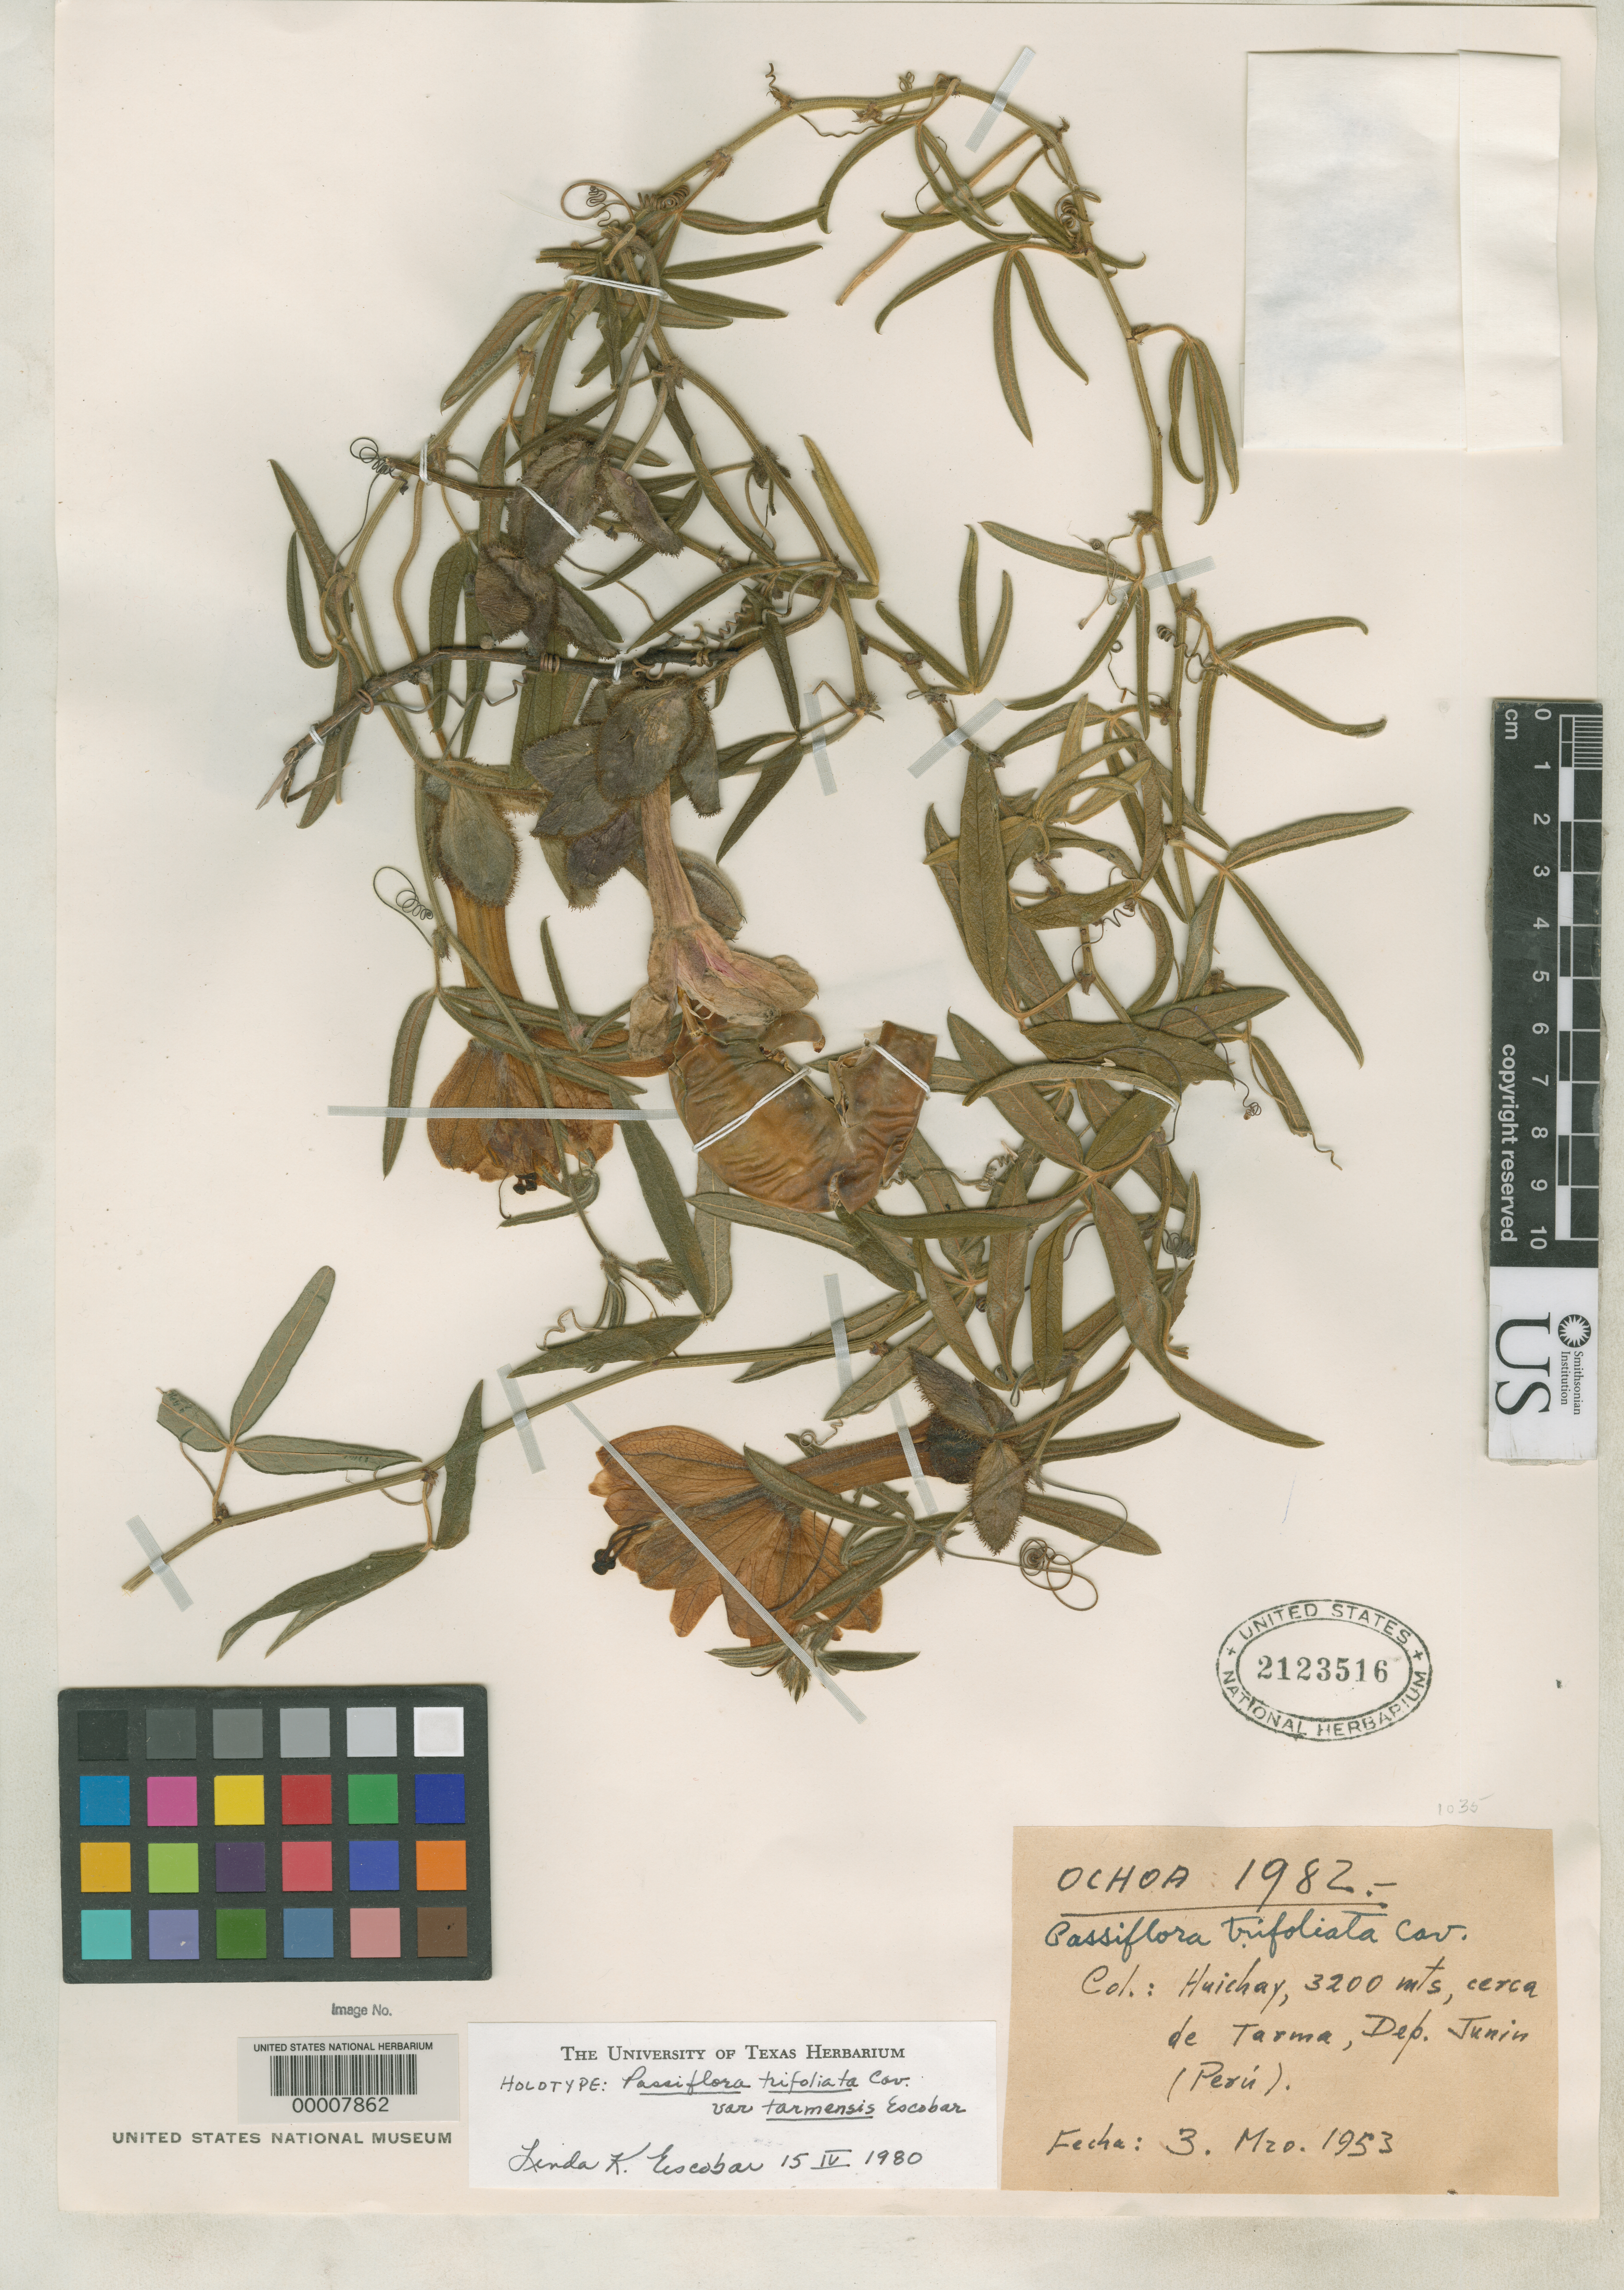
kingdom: Plantae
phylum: Tracheophyta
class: Magnoliopsida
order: Malpighiales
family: Passifloraceae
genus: Passiflora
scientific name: Passiflora trifoliata var. tarmensis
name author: L.K. Escobar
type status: Holotype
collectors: C. M. Ochoa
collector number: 1982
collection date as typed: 03 Mar 1953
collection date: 1953-03-03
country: Peru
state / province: Junín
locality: Huichay, near Tarma.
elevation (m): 3200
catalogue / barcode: US 2123516